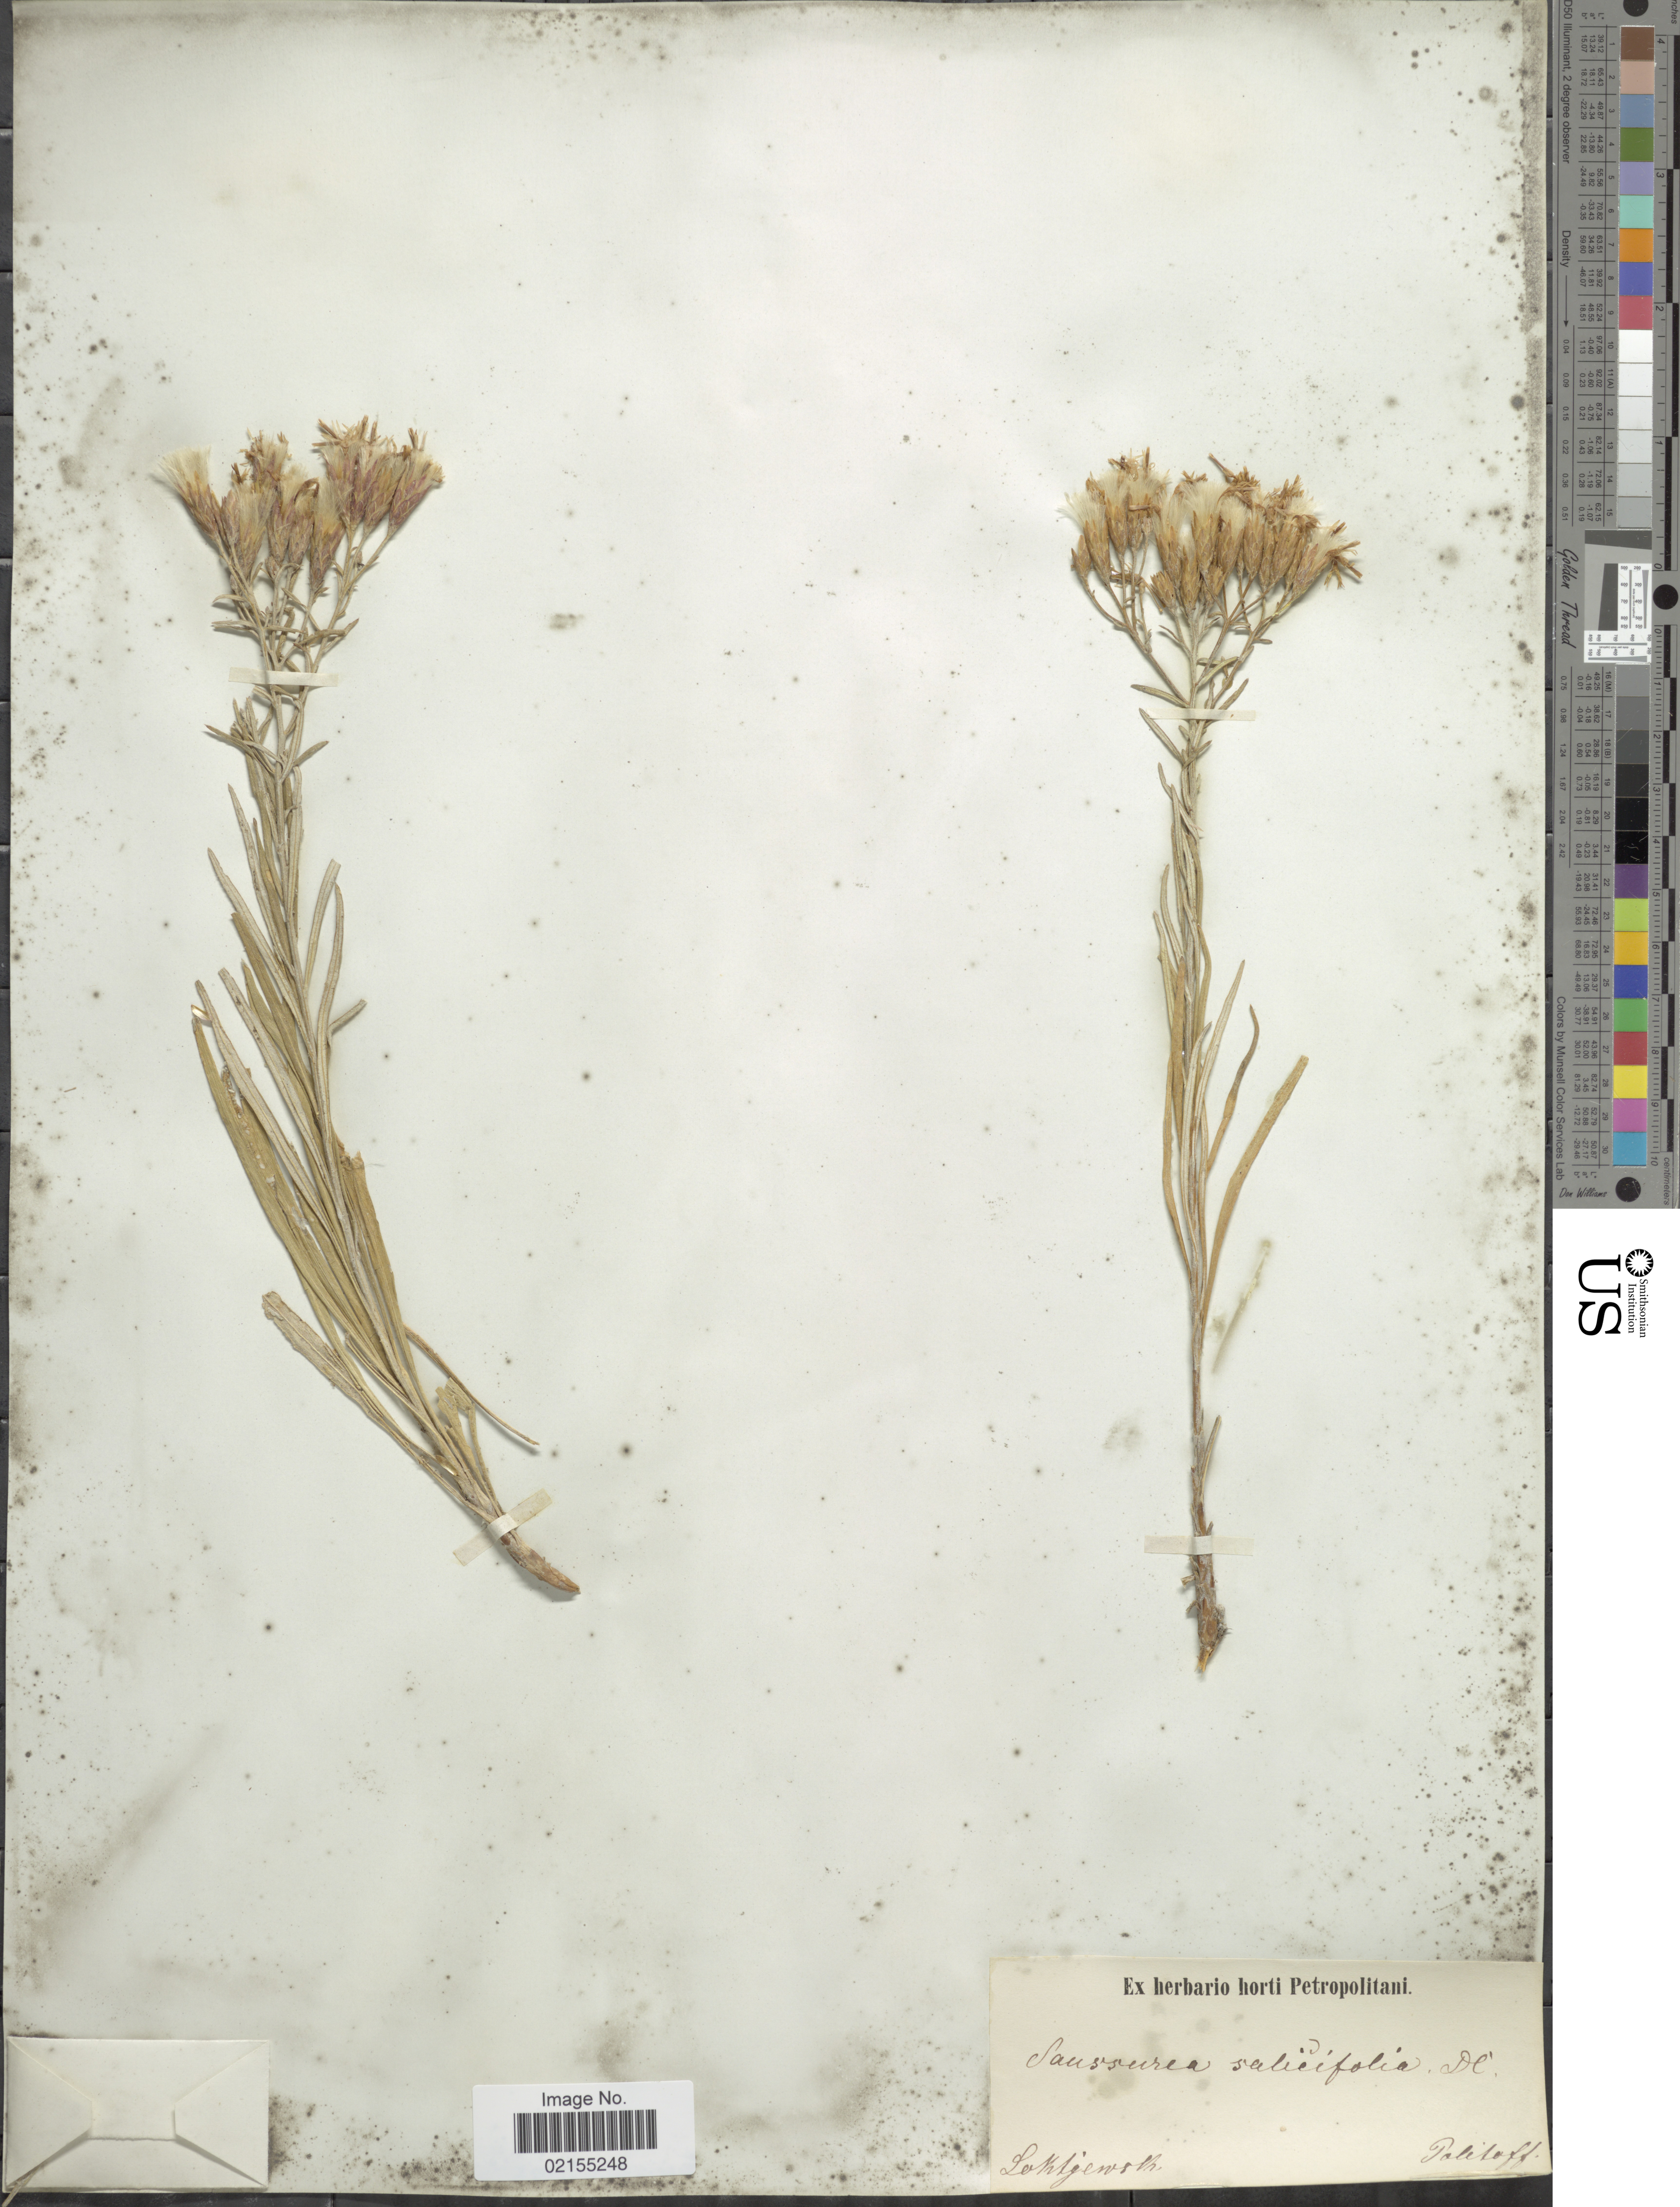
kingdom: Plantae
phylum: Tracheophyta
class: Magnoliopsida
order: Asterales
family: Asteraceae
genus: Saussurea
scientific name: Saussurea salicifolia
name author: (L.) DC.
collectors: Politoff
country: Russian Federation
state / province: Altai Krai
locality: Loktjewsk (Loktevskiy)